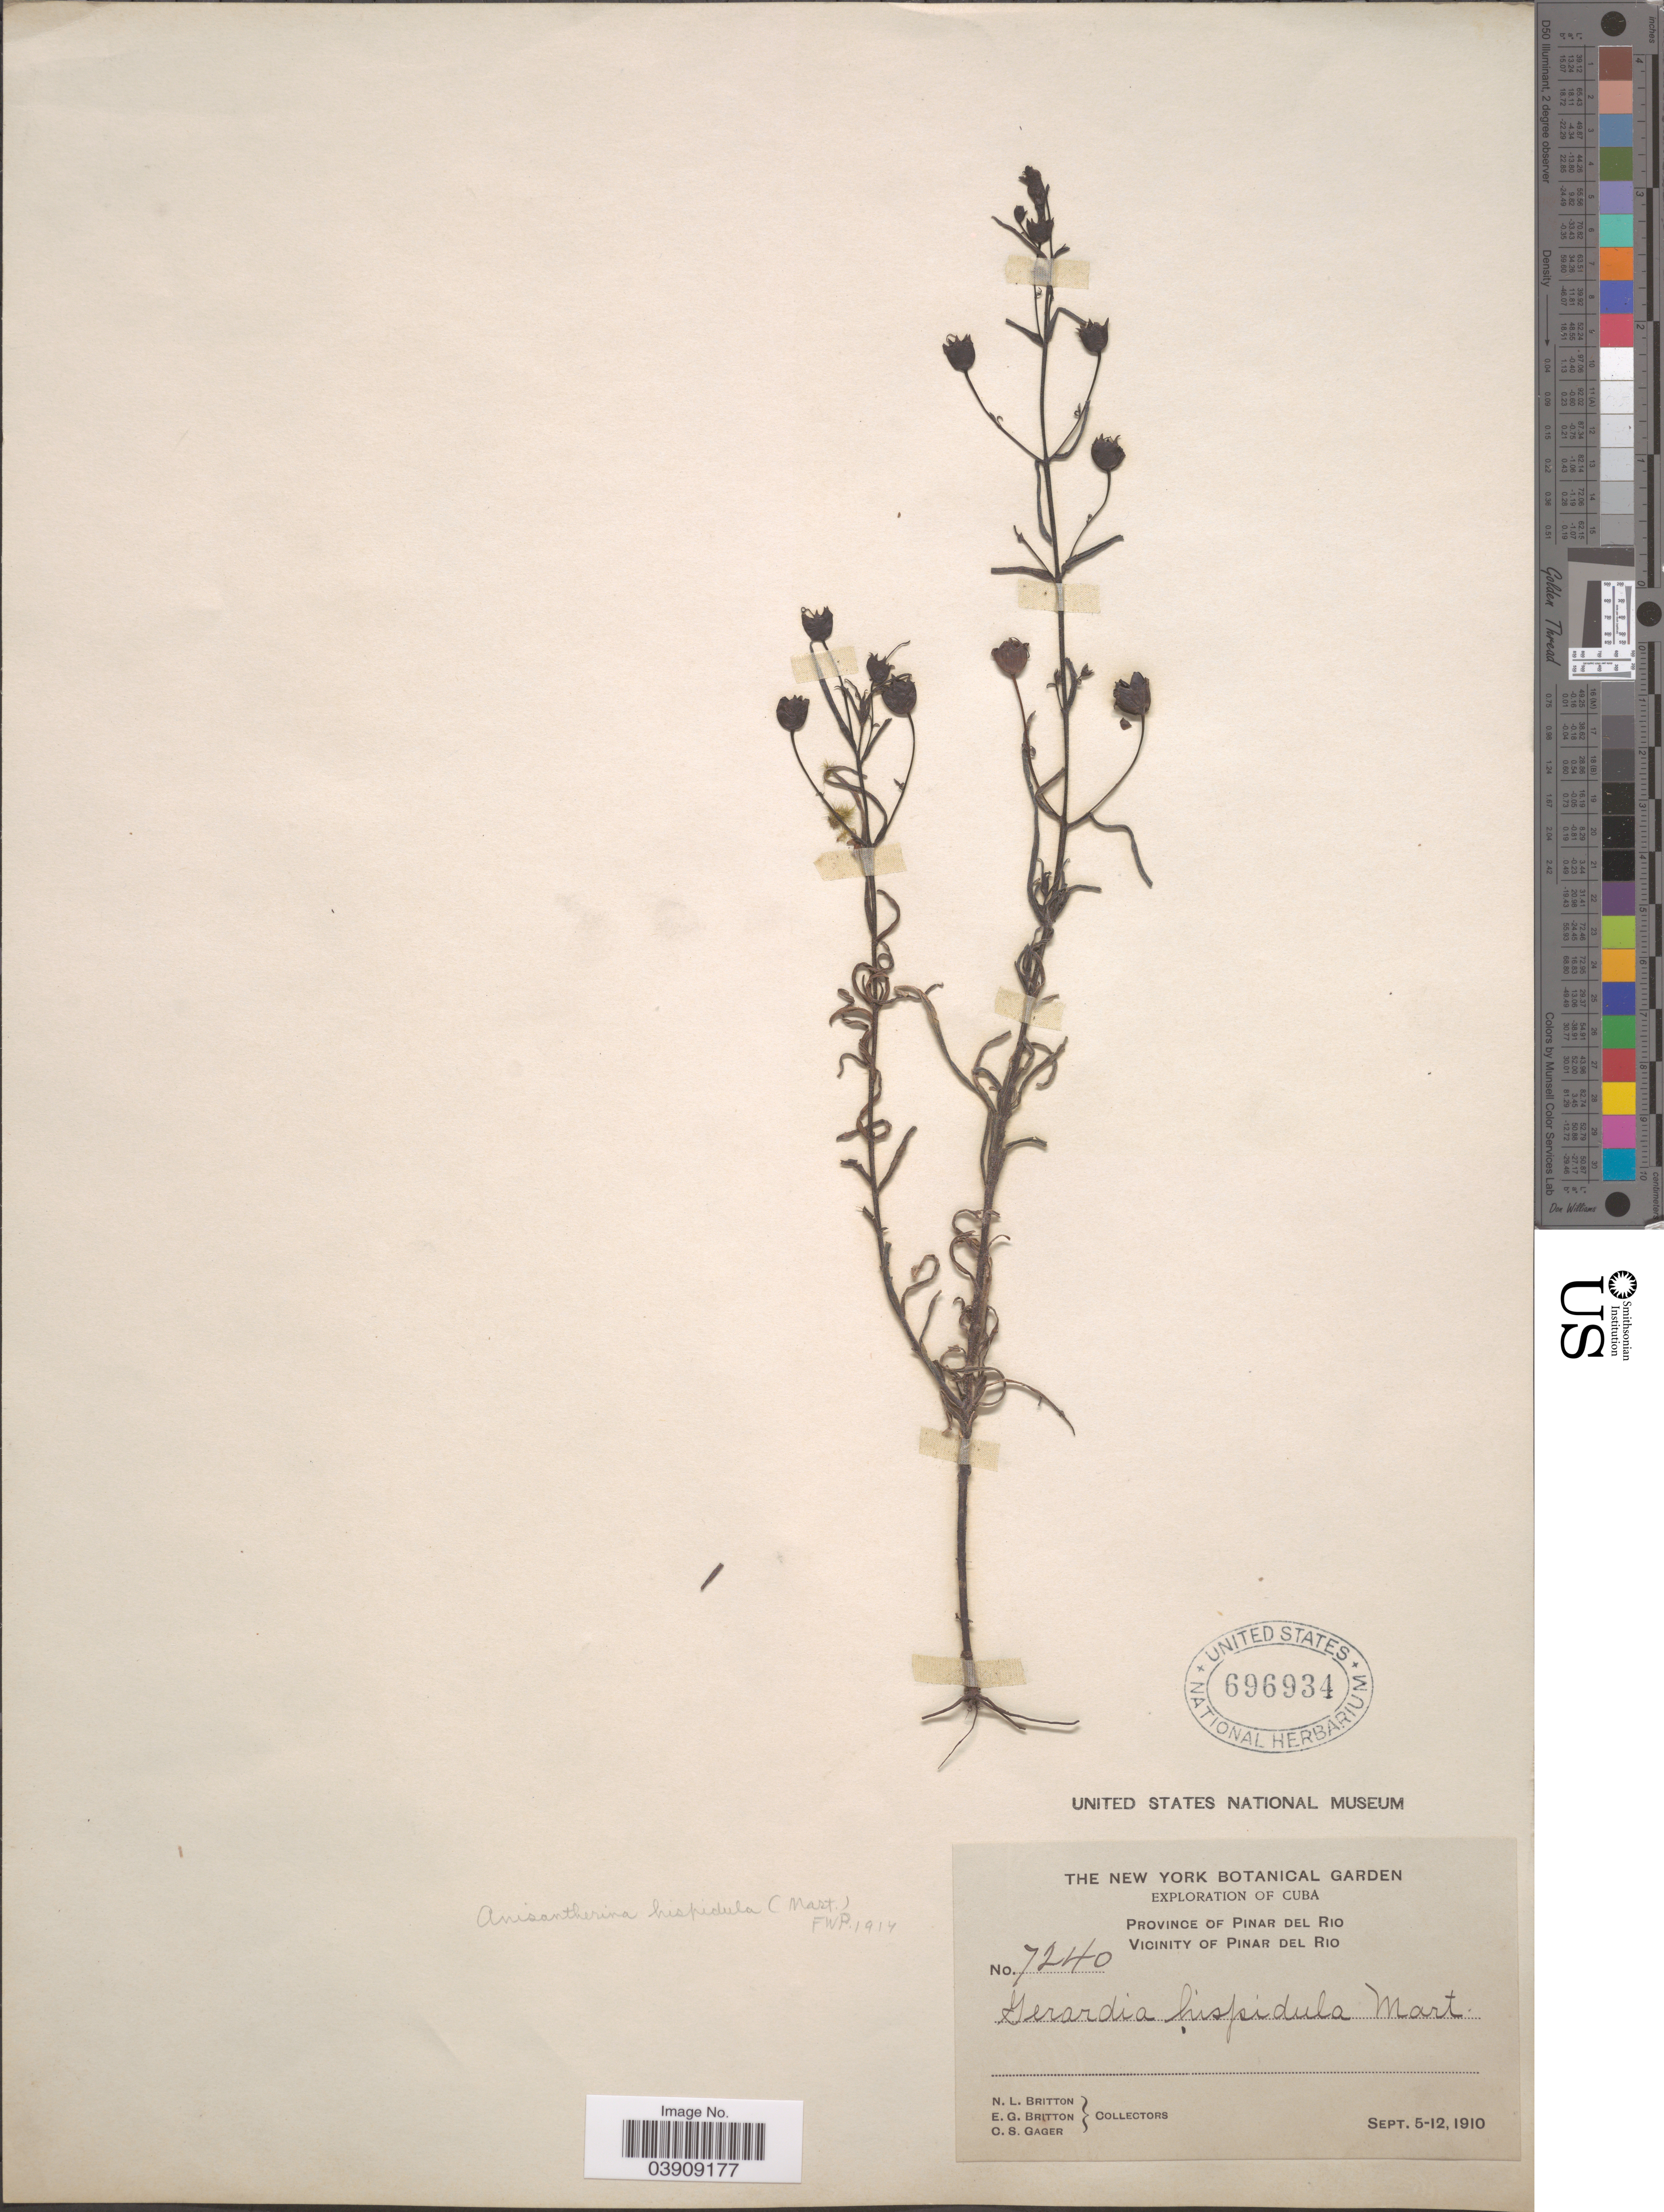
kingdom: Plantae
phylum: Tracheophyta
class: Magnoliopsida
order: Lamiales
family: Orobanchaceae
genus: Anisantherina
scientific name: Anisantherina hispidula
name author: (Mart.) Pennell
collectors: Mrs. N. L. Britton, E. G. Britton & C. Gager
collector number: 7240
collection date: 1910-09-05/1910-09-12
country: Cuba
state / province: Pinar del Río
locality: Vicinity of Pinar del Rio.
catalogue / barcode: US 696934